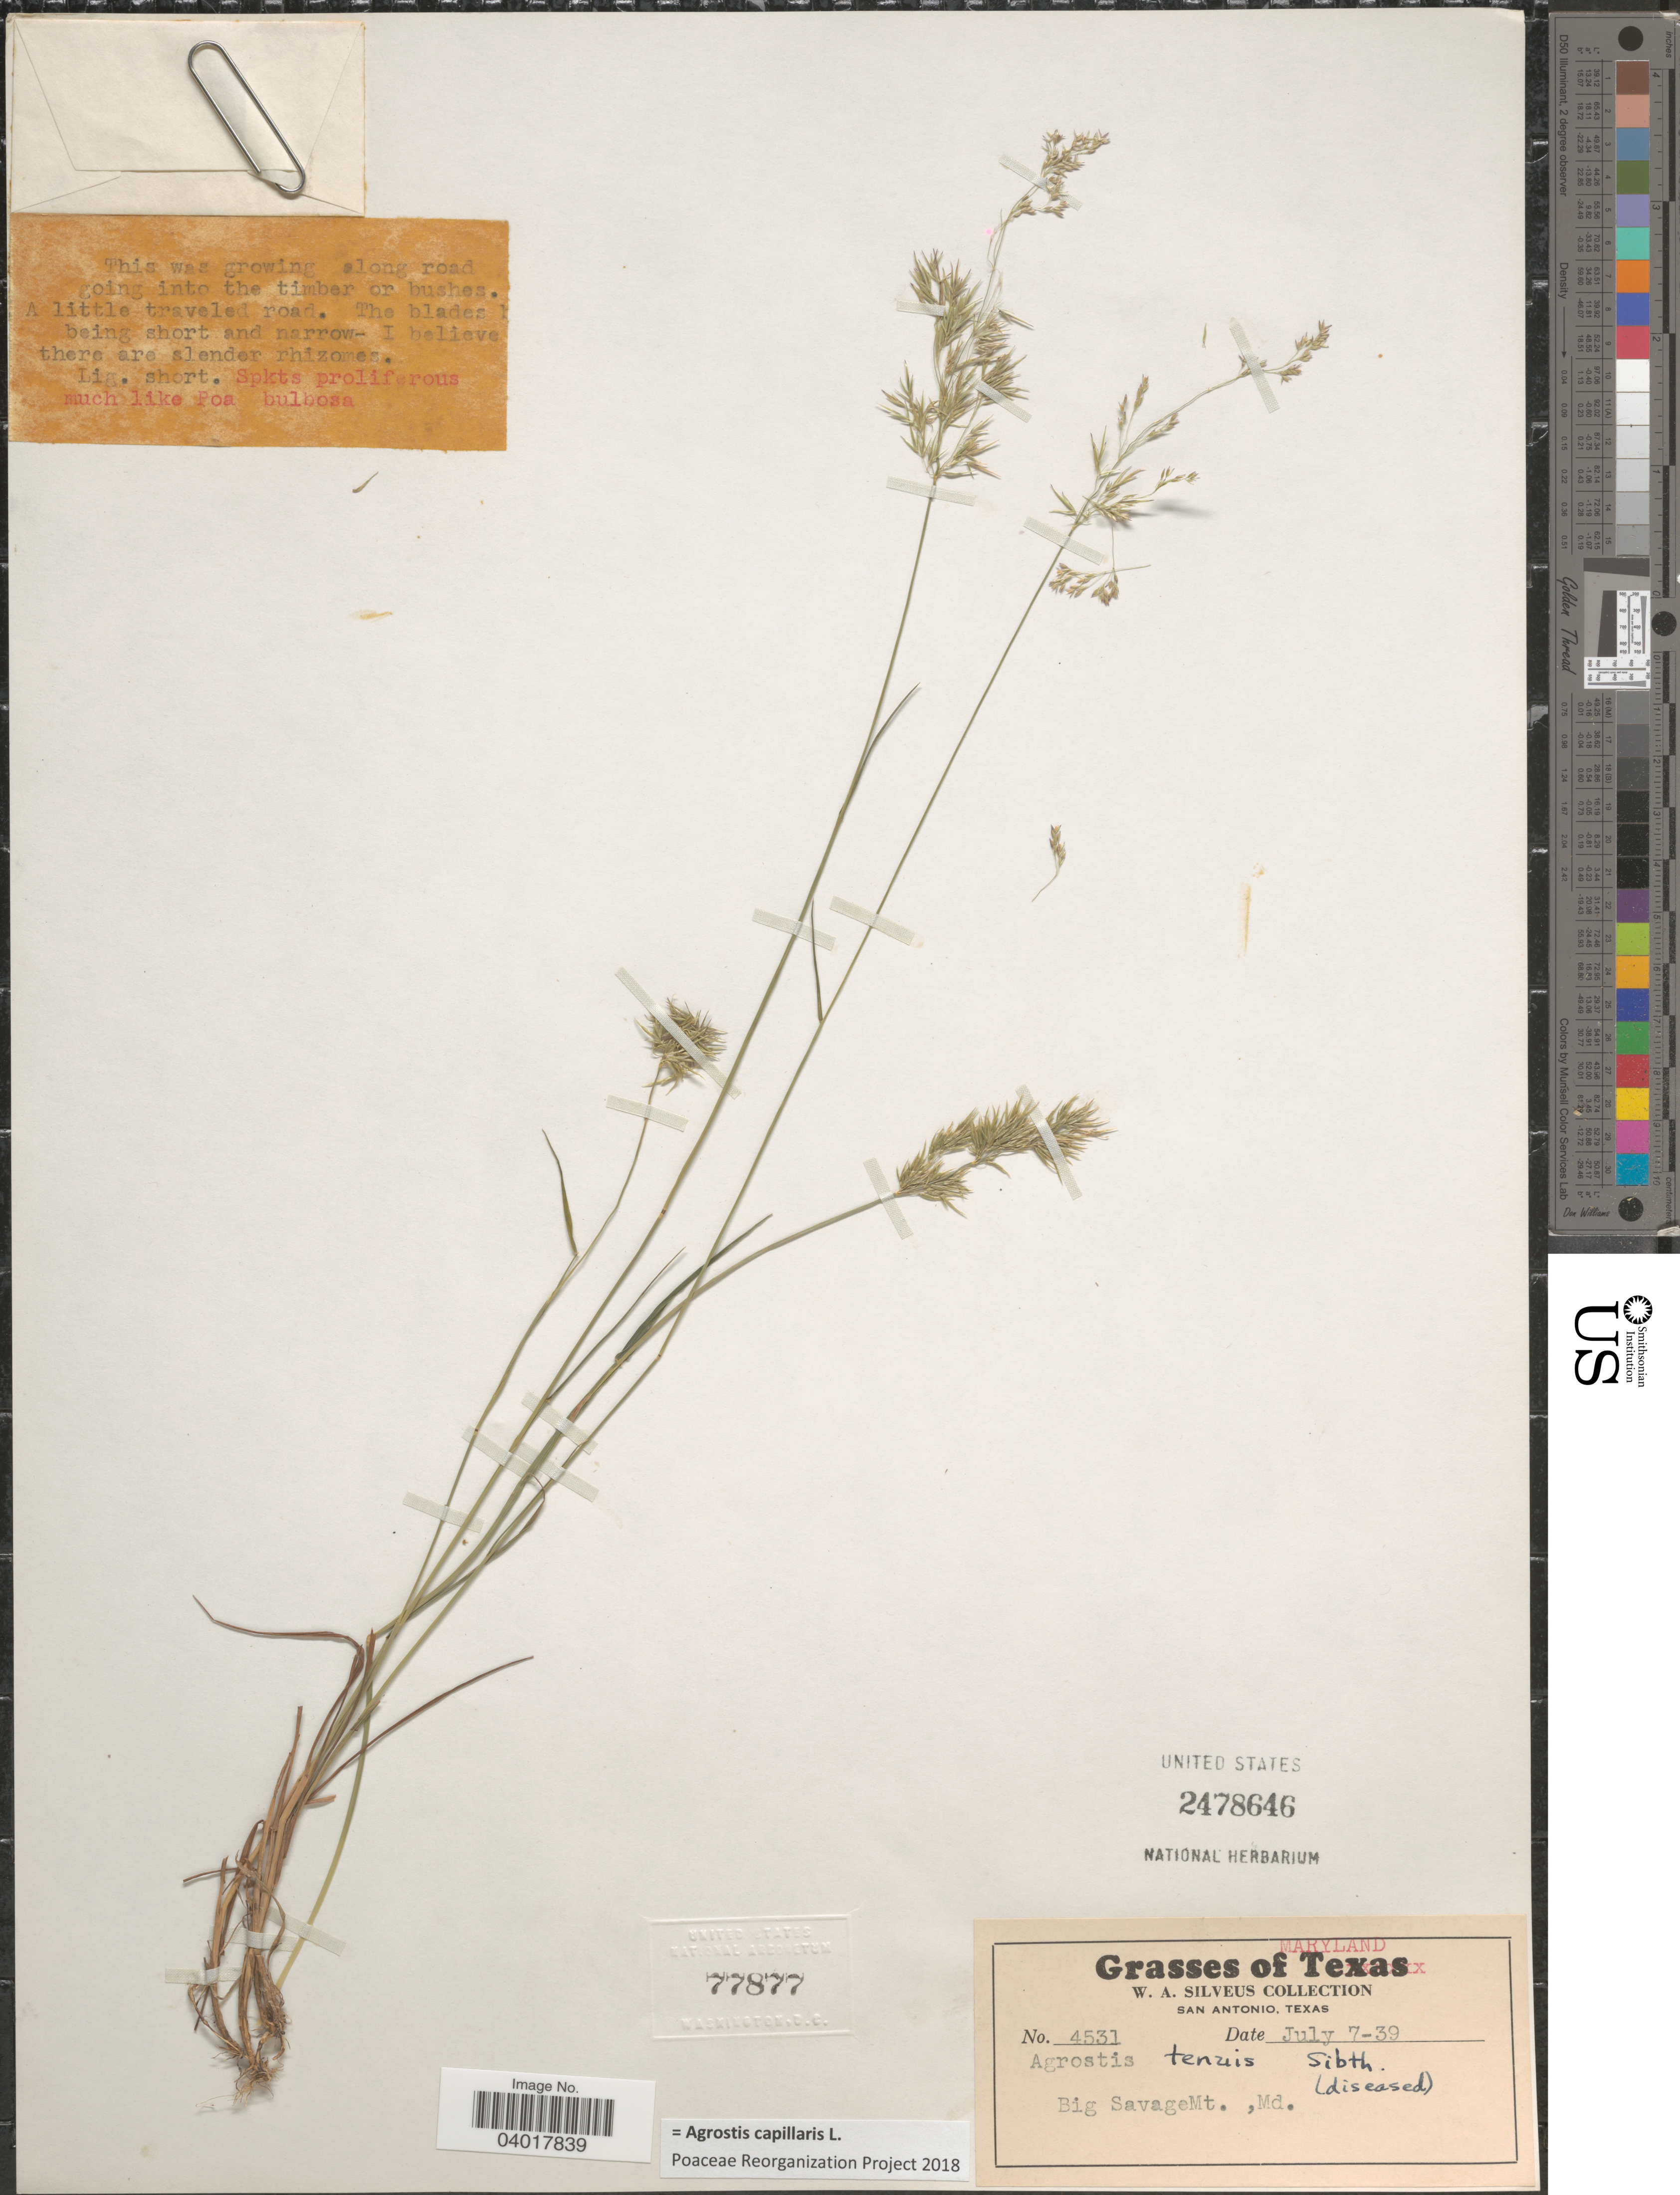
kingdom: Plantae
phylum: Tracheophyta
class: Liliopsida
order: Poales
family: Poaceae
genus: Agrostis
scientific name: Agrostis capillaris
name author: L.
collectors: W. Silveus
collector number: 4531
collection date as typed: Transcribed d/m/y: 7/7/39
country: United States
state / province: Maryland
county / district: Garrett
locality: Big Savage Mt.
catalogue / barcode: US 2478646